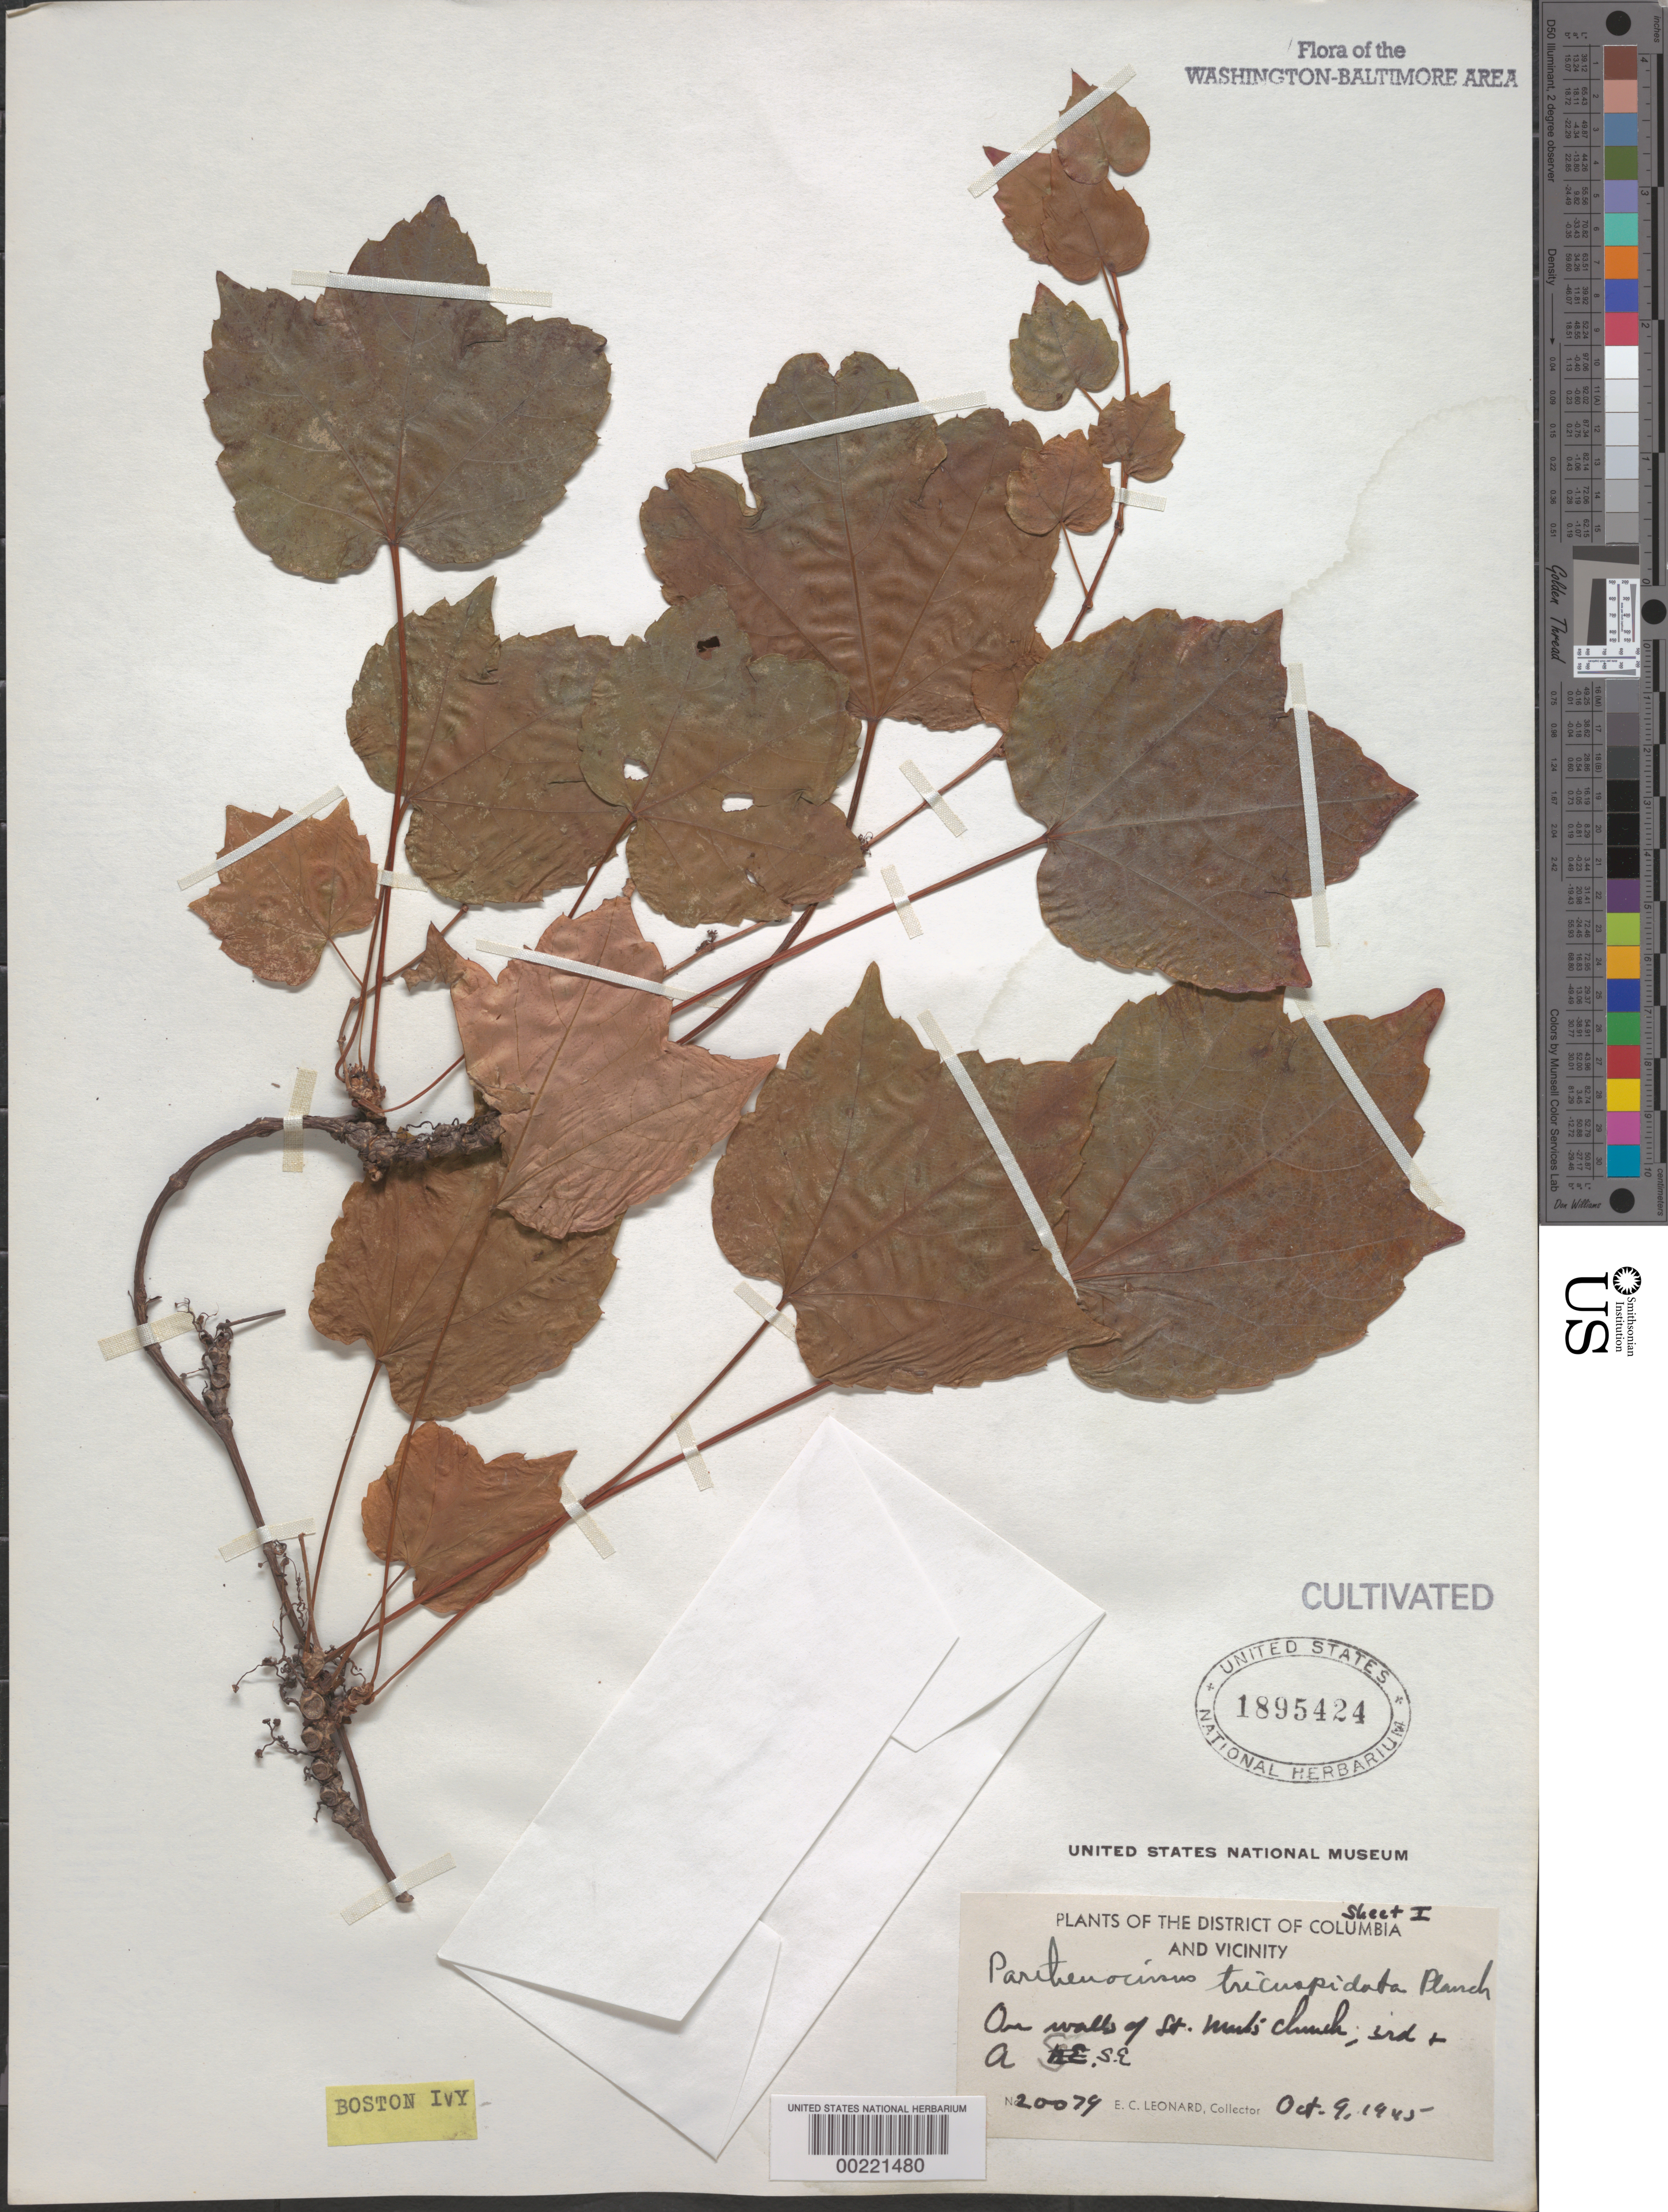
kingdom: Plantae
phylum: Tracheophyta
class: Magnoliopsida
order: Vitales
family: Vitaceae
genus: Parthenocissus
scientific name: Parthenocissus tricuspidata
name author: (Siebold & Zucc.) Planch.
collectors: E. C. Leonard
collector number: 20079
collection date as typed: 09 Oct 1945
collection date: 1945-10-09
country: United States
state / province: District of Columbia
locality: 3rd and A SE, St Mark's Church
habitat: On walls of church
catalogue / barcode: US 1895424